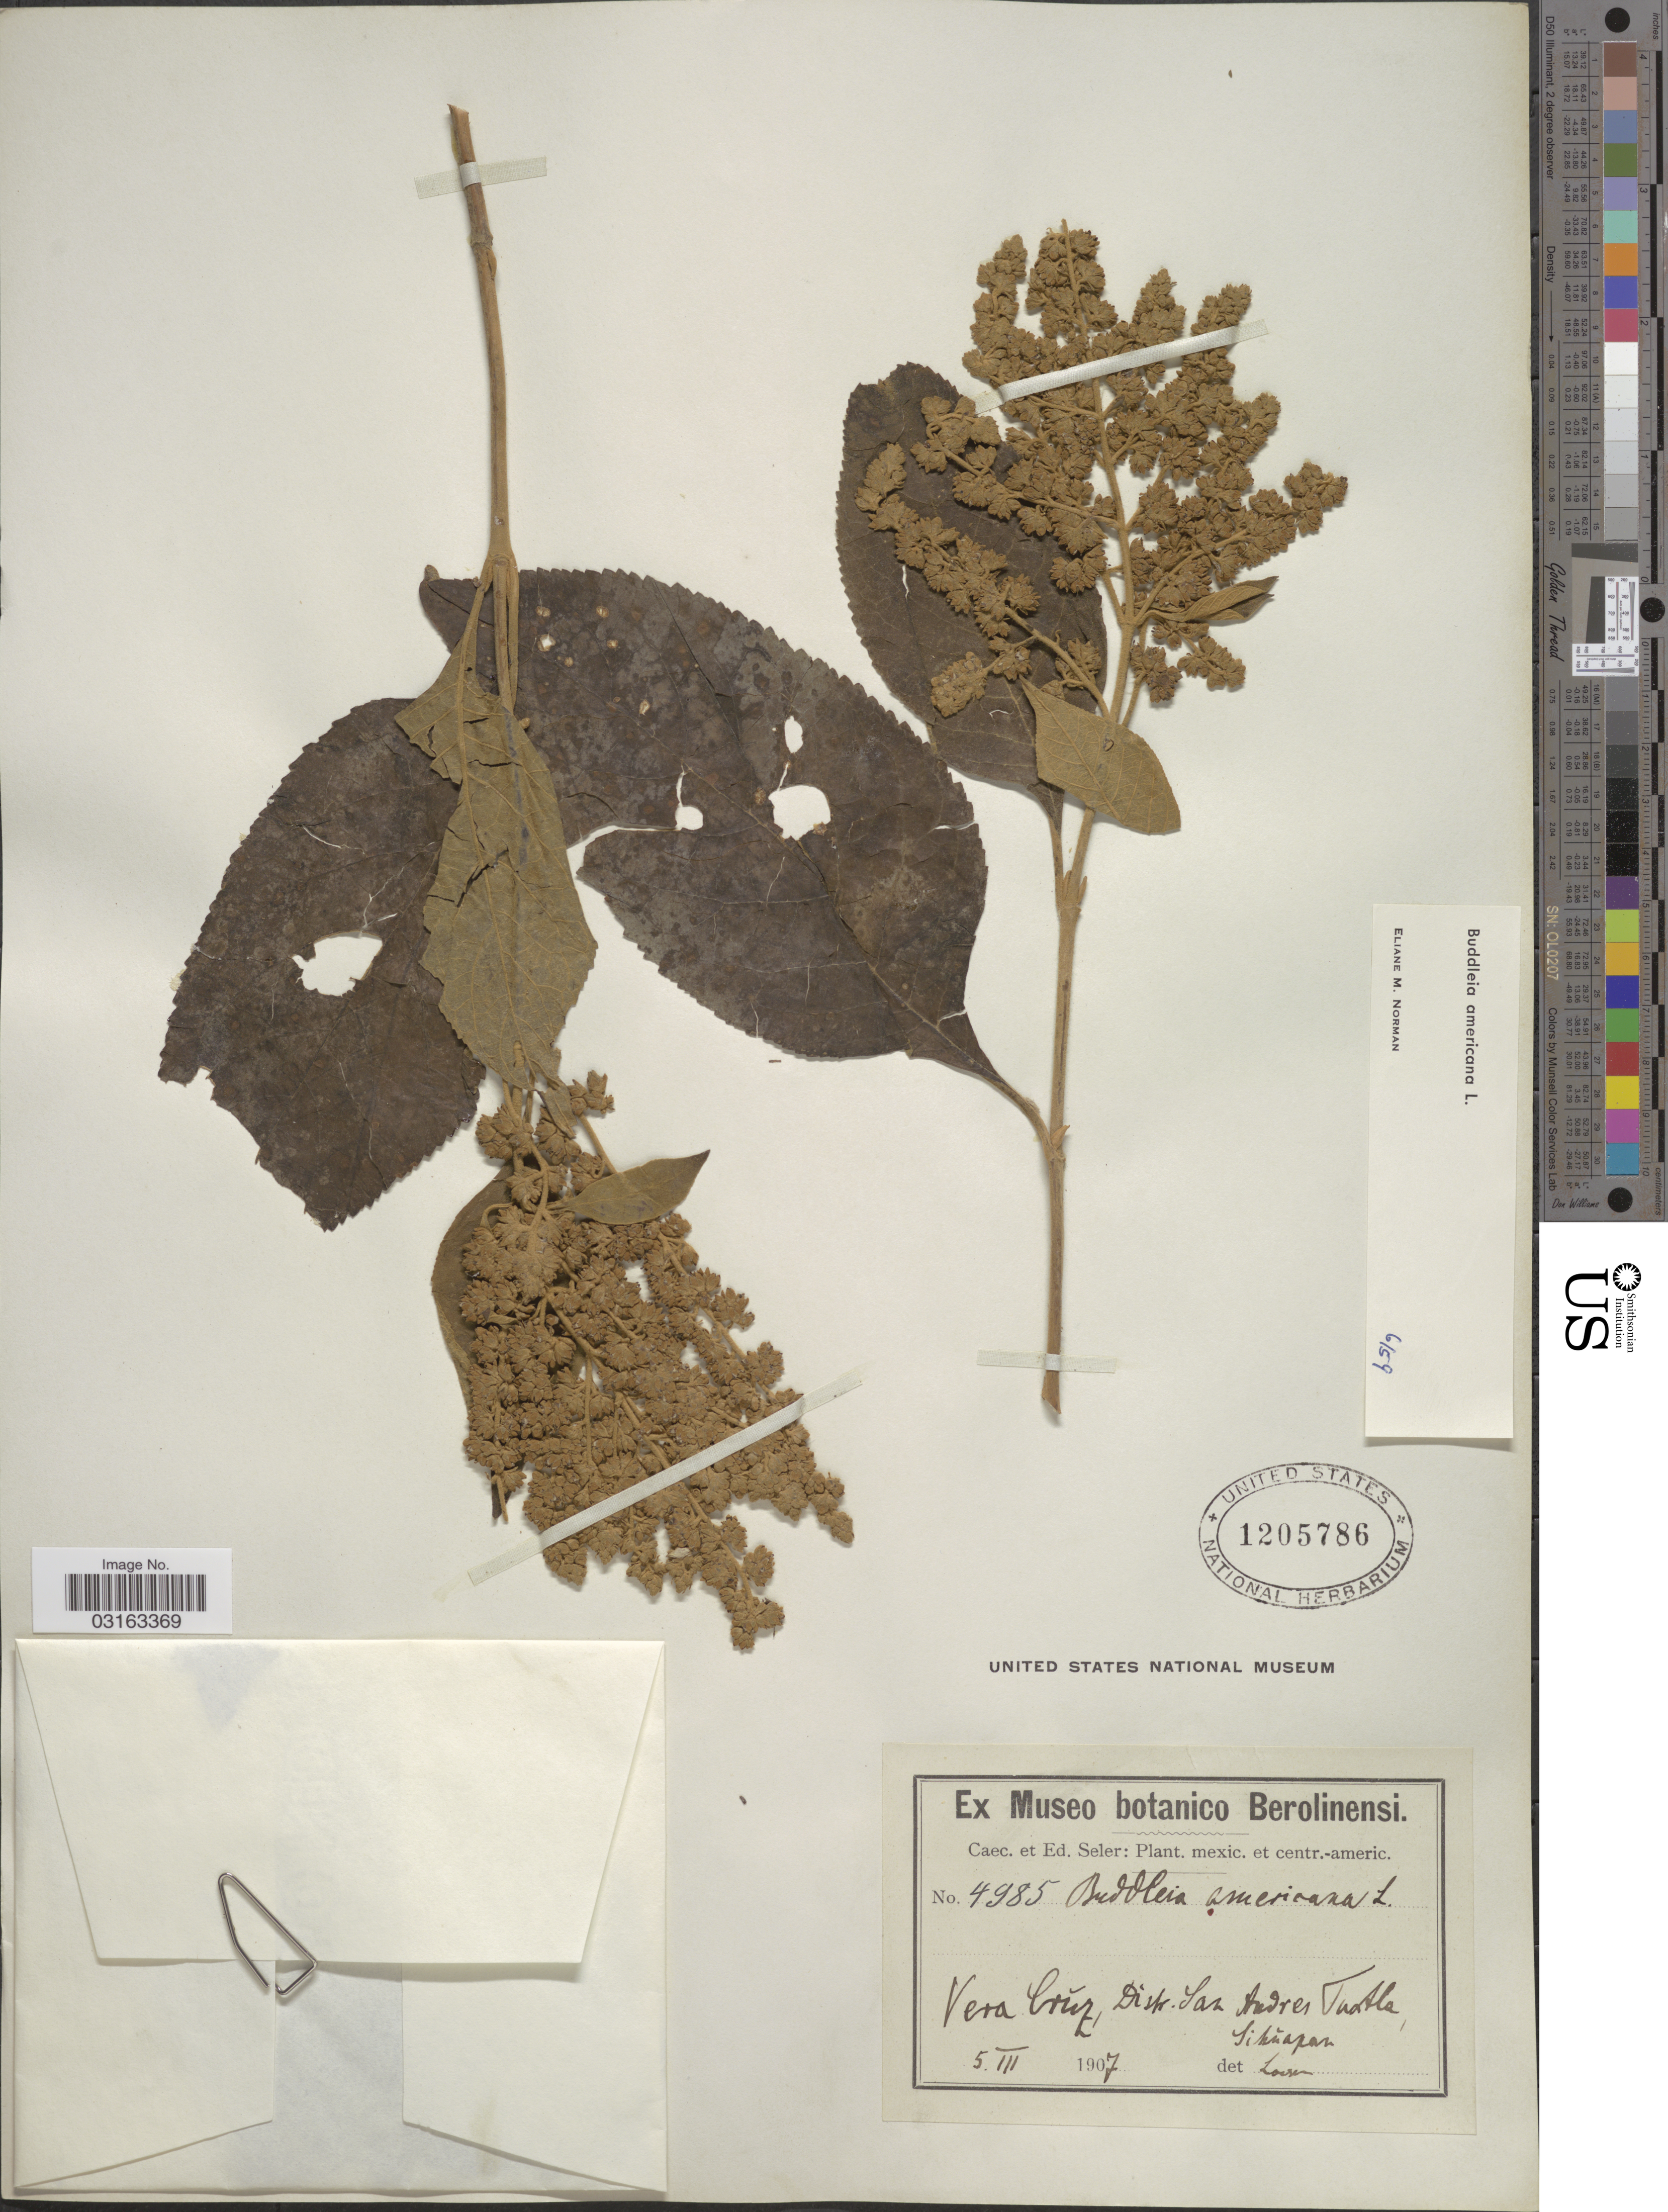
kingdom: Plantae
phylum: Tracheophyta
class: Magnoliopsida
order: Lamiales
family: Scrophulariaceae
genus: Buddleja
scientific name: Buddleja americana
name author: L.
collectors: C. Seler & E. G. Seler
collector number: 4985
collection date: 1907-03-05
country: Mexico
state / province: Veracruz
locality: Vera Crŭz, Distr. San Andres Tuxtla, Sihŭapan.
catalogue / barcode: US 1205786